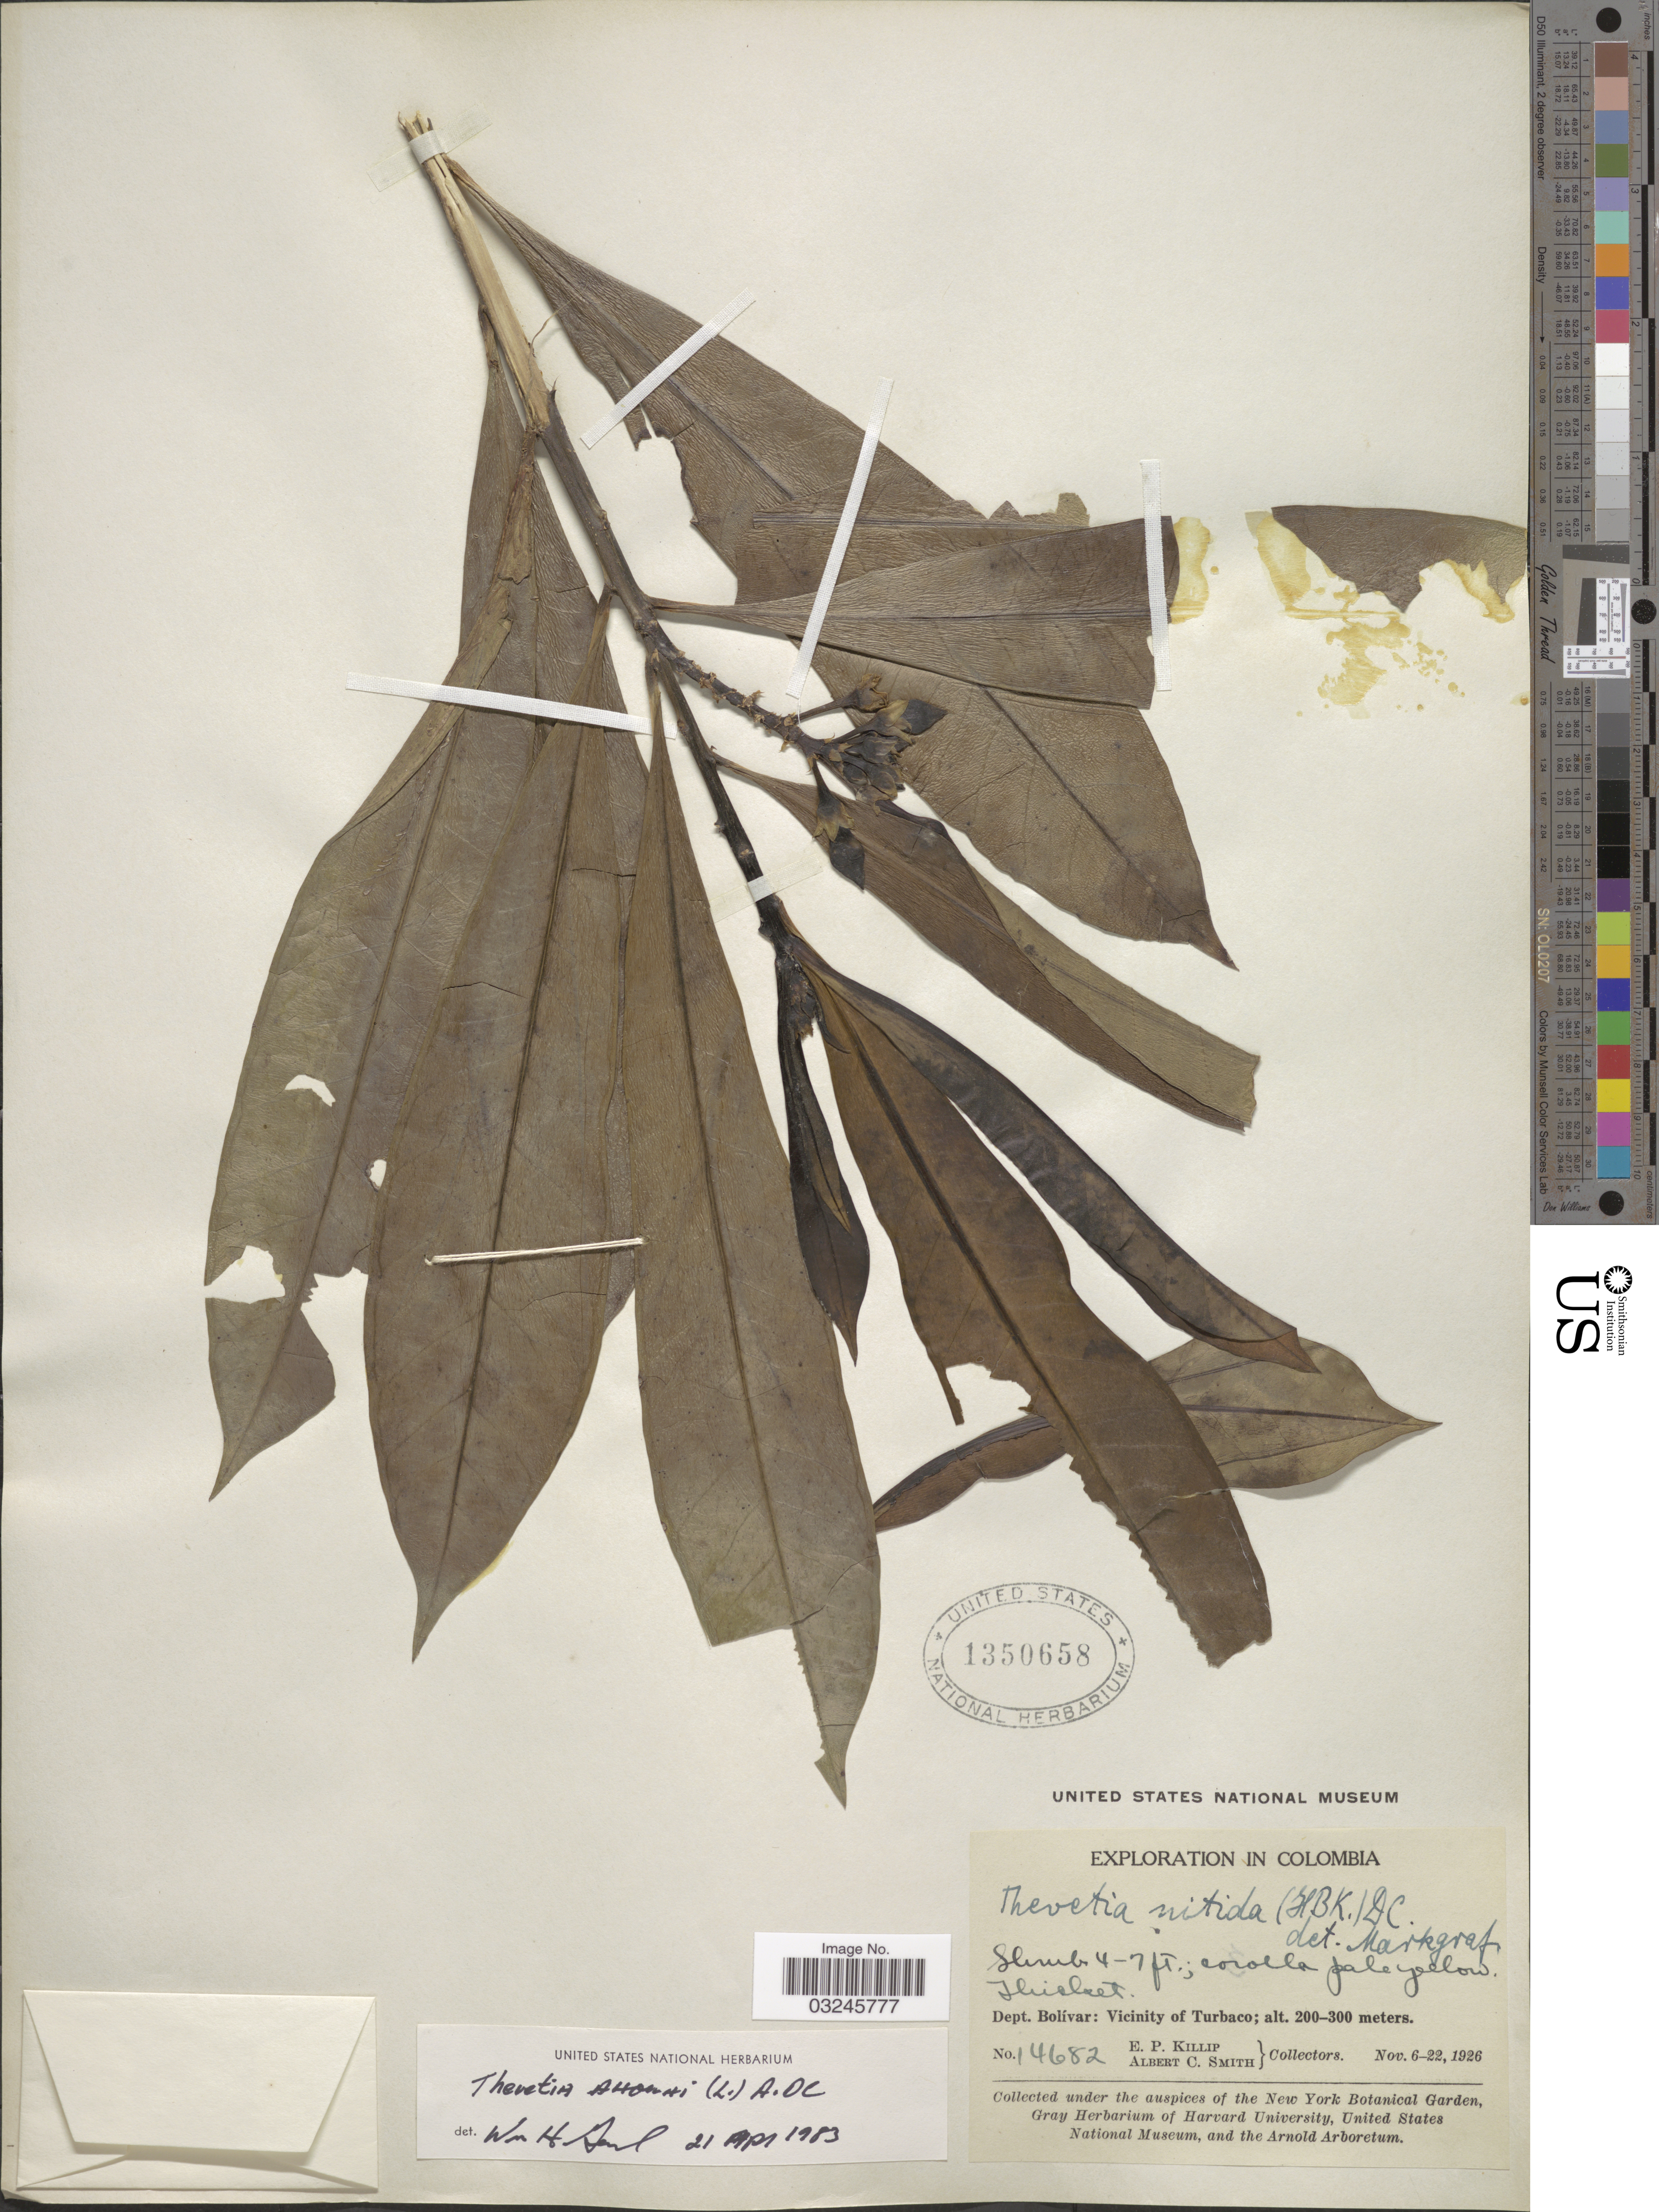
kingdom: Plantae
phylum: Tracheophyta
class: Magnoliopsida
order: Gentianales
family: Apocynaceae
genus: Thevetia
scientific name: Thevetia ahouai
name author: (L.) A. DC.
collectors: E. P. Killip & A. C. Smith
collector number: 14682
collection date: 1926-11-06/1926-11-22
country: Colombia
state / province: Bolívar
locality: Dept. Bolívar: Vicinity of Turbaco.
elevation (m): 200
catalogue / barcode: US 1350658